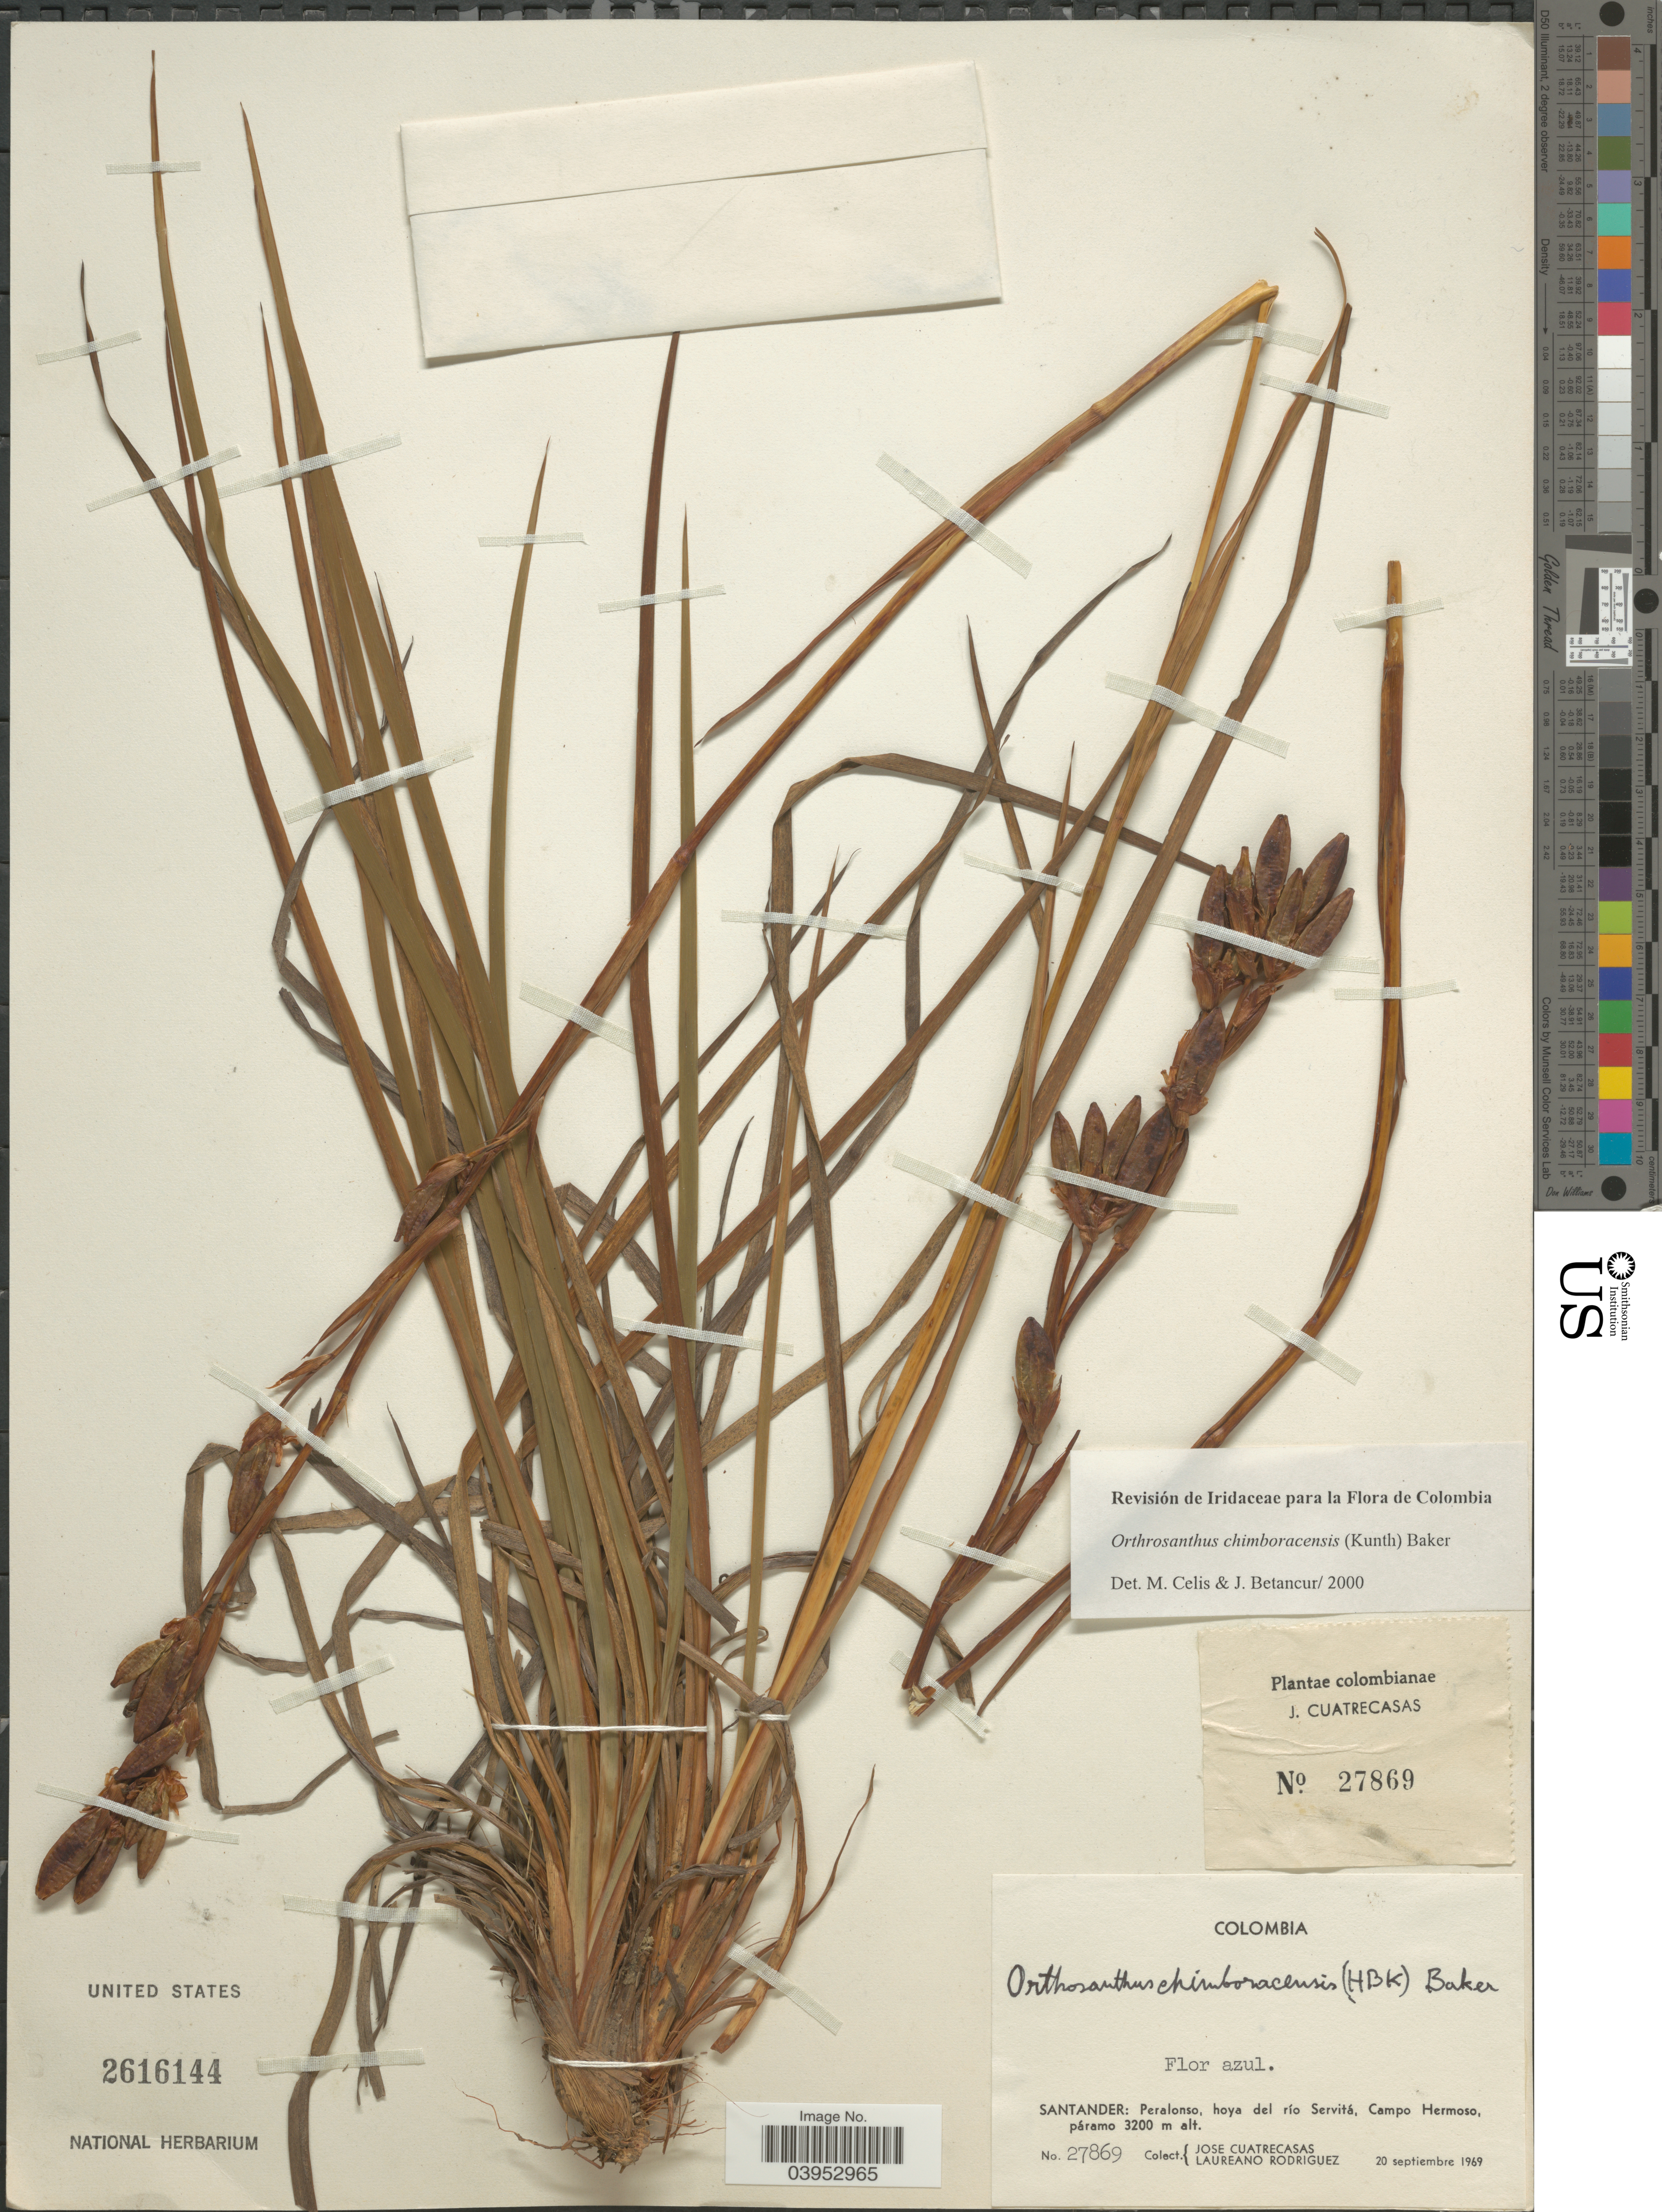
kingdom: Plantae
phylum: Tracheophyta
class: Liliopsida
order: Asparagales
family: Iridaceae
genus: Orthrosanthus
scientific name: Orthrosanthus chimboracensis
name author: (Kunth) Baker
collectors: J. Cuatrecasas & L. Rodriguez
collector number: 27869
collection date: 1969-09-20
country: Colombia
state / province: Santander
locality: Peralonso, hoya del río Servitá, Campo Hermoso.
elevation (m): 3200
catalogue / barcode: US 2616144